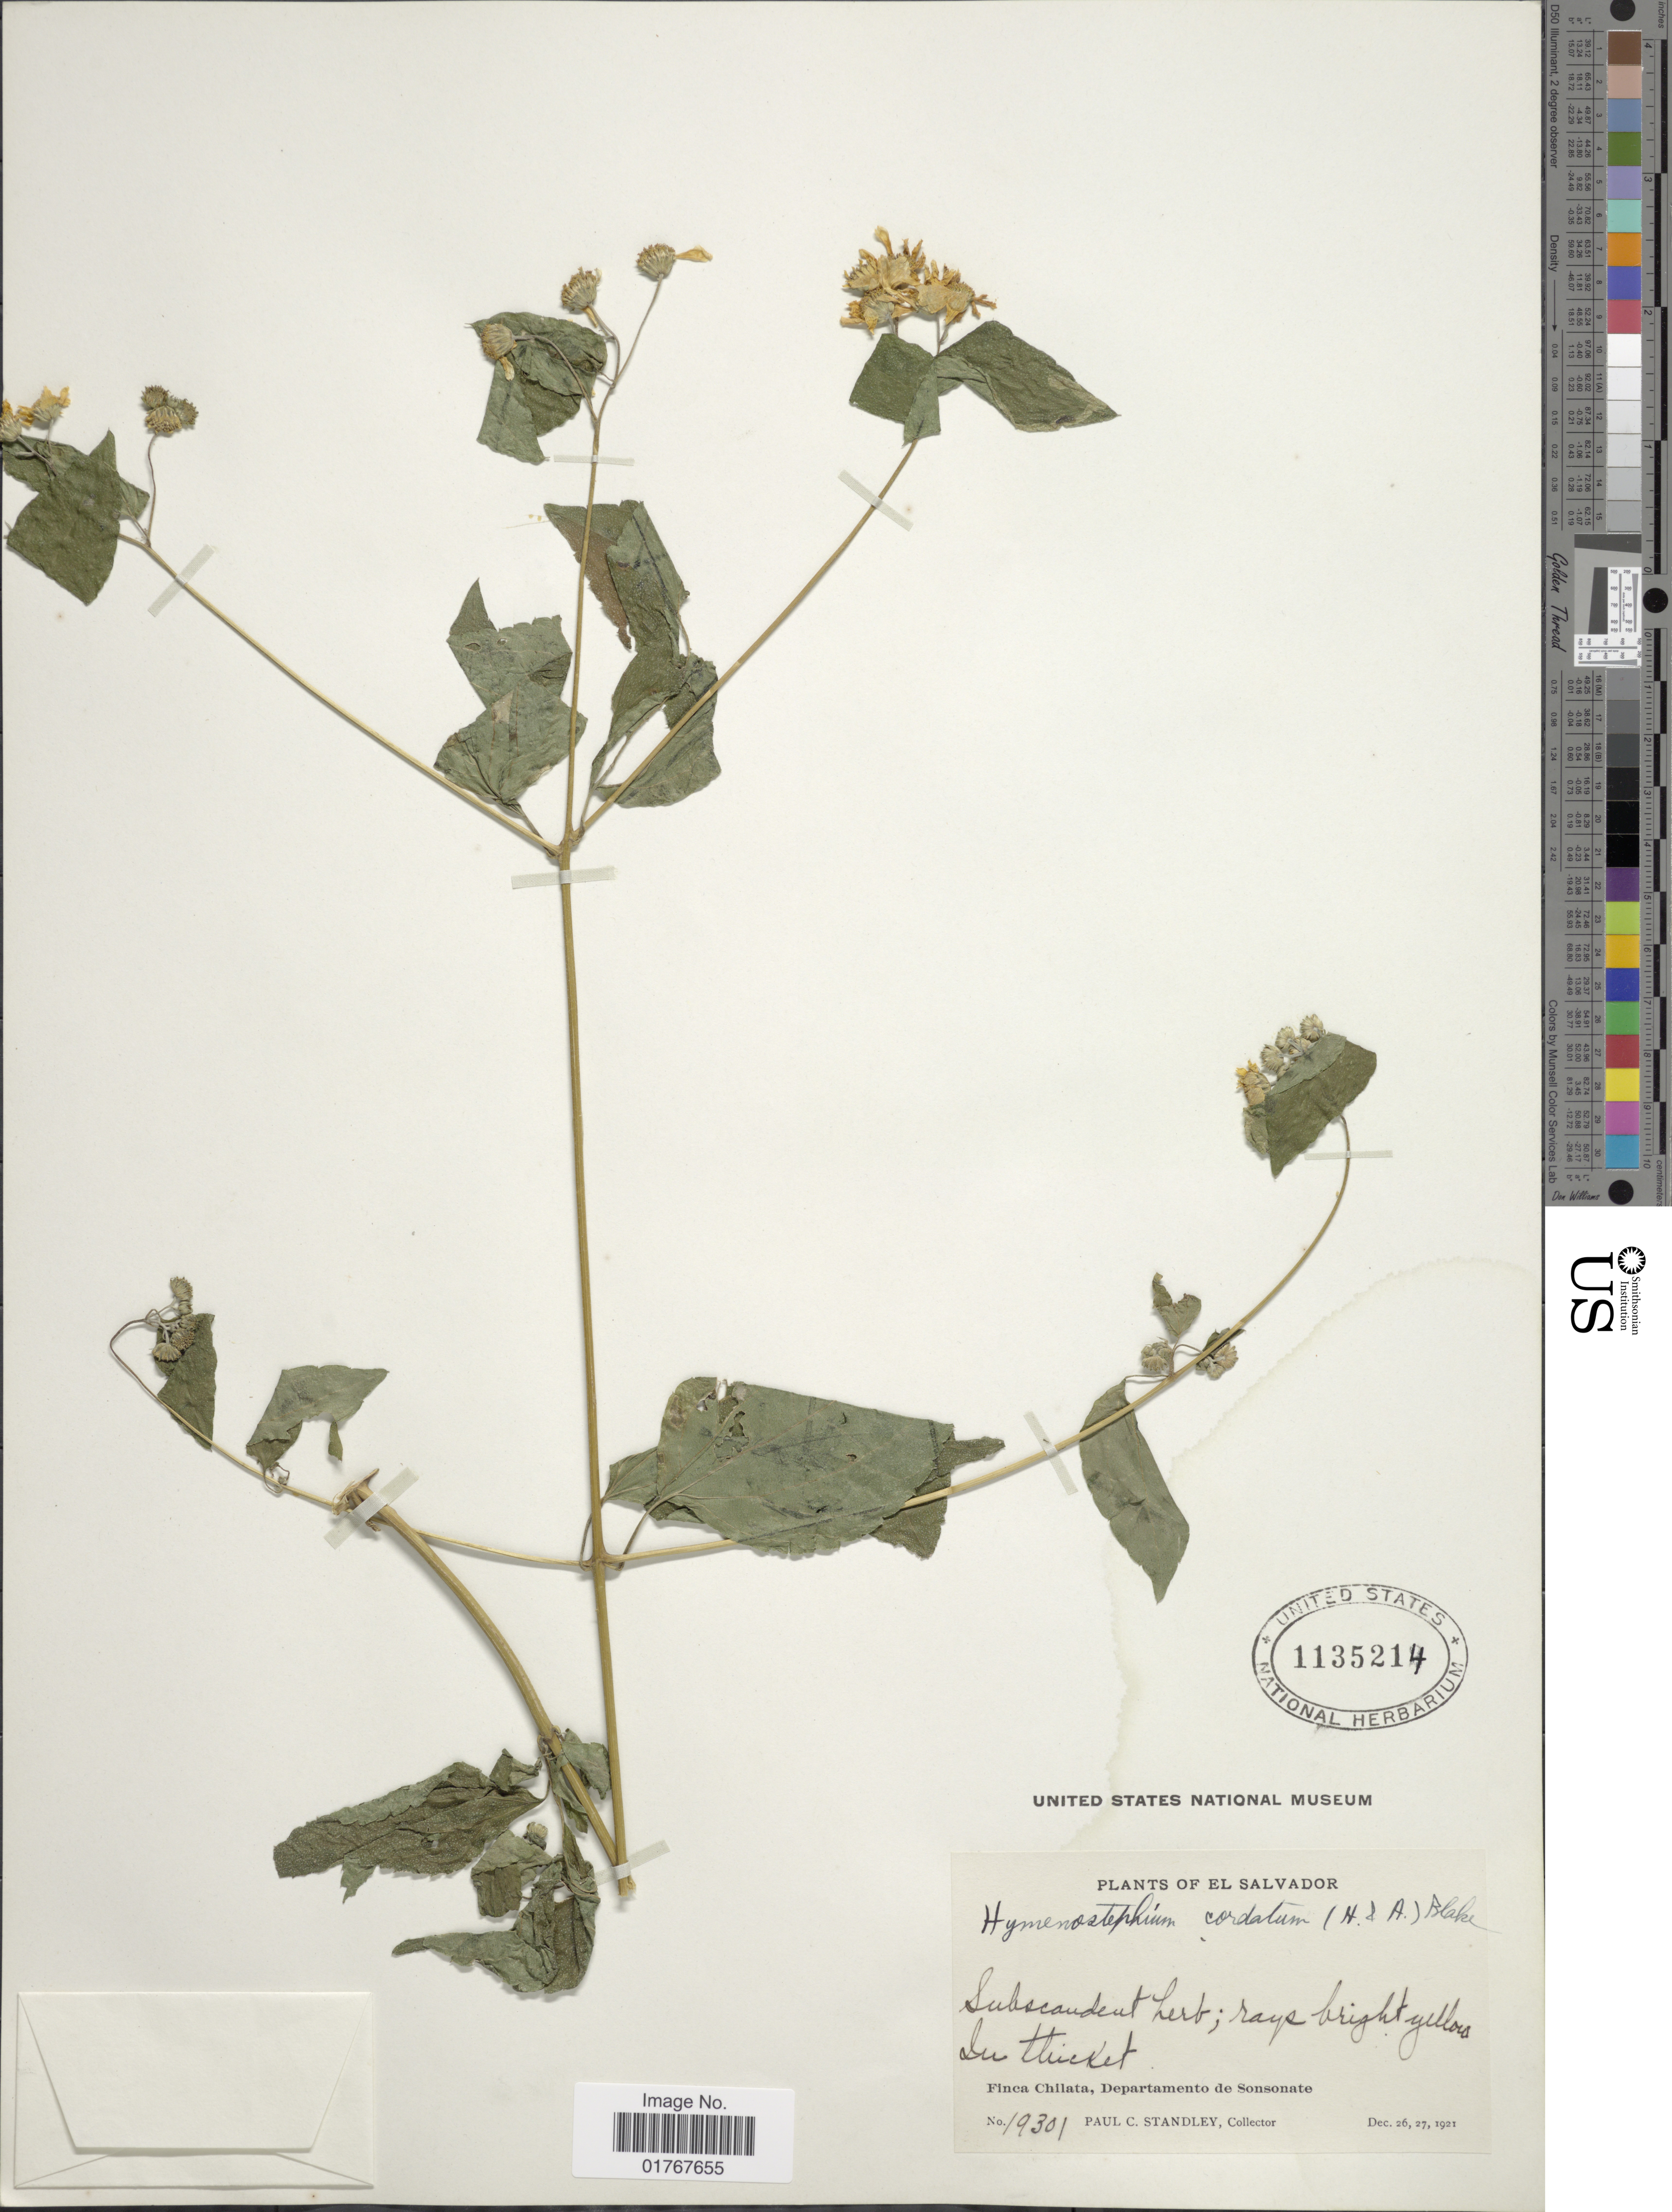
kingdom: Plantae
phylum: Tracheophyta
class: Magnoliopsida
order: Asterales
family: Asteraceae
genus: Viguiera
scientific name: Viguiera cordata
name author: (Hook. & Arn.) D'Arcy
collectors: P. C. Standley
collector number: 19301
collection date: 1921-12-26/1921-12-27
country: El Salvador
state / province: Sonsonate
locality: In thicket, Finca Chilata, Departamento de Sonsonate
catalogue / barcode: US 1135214